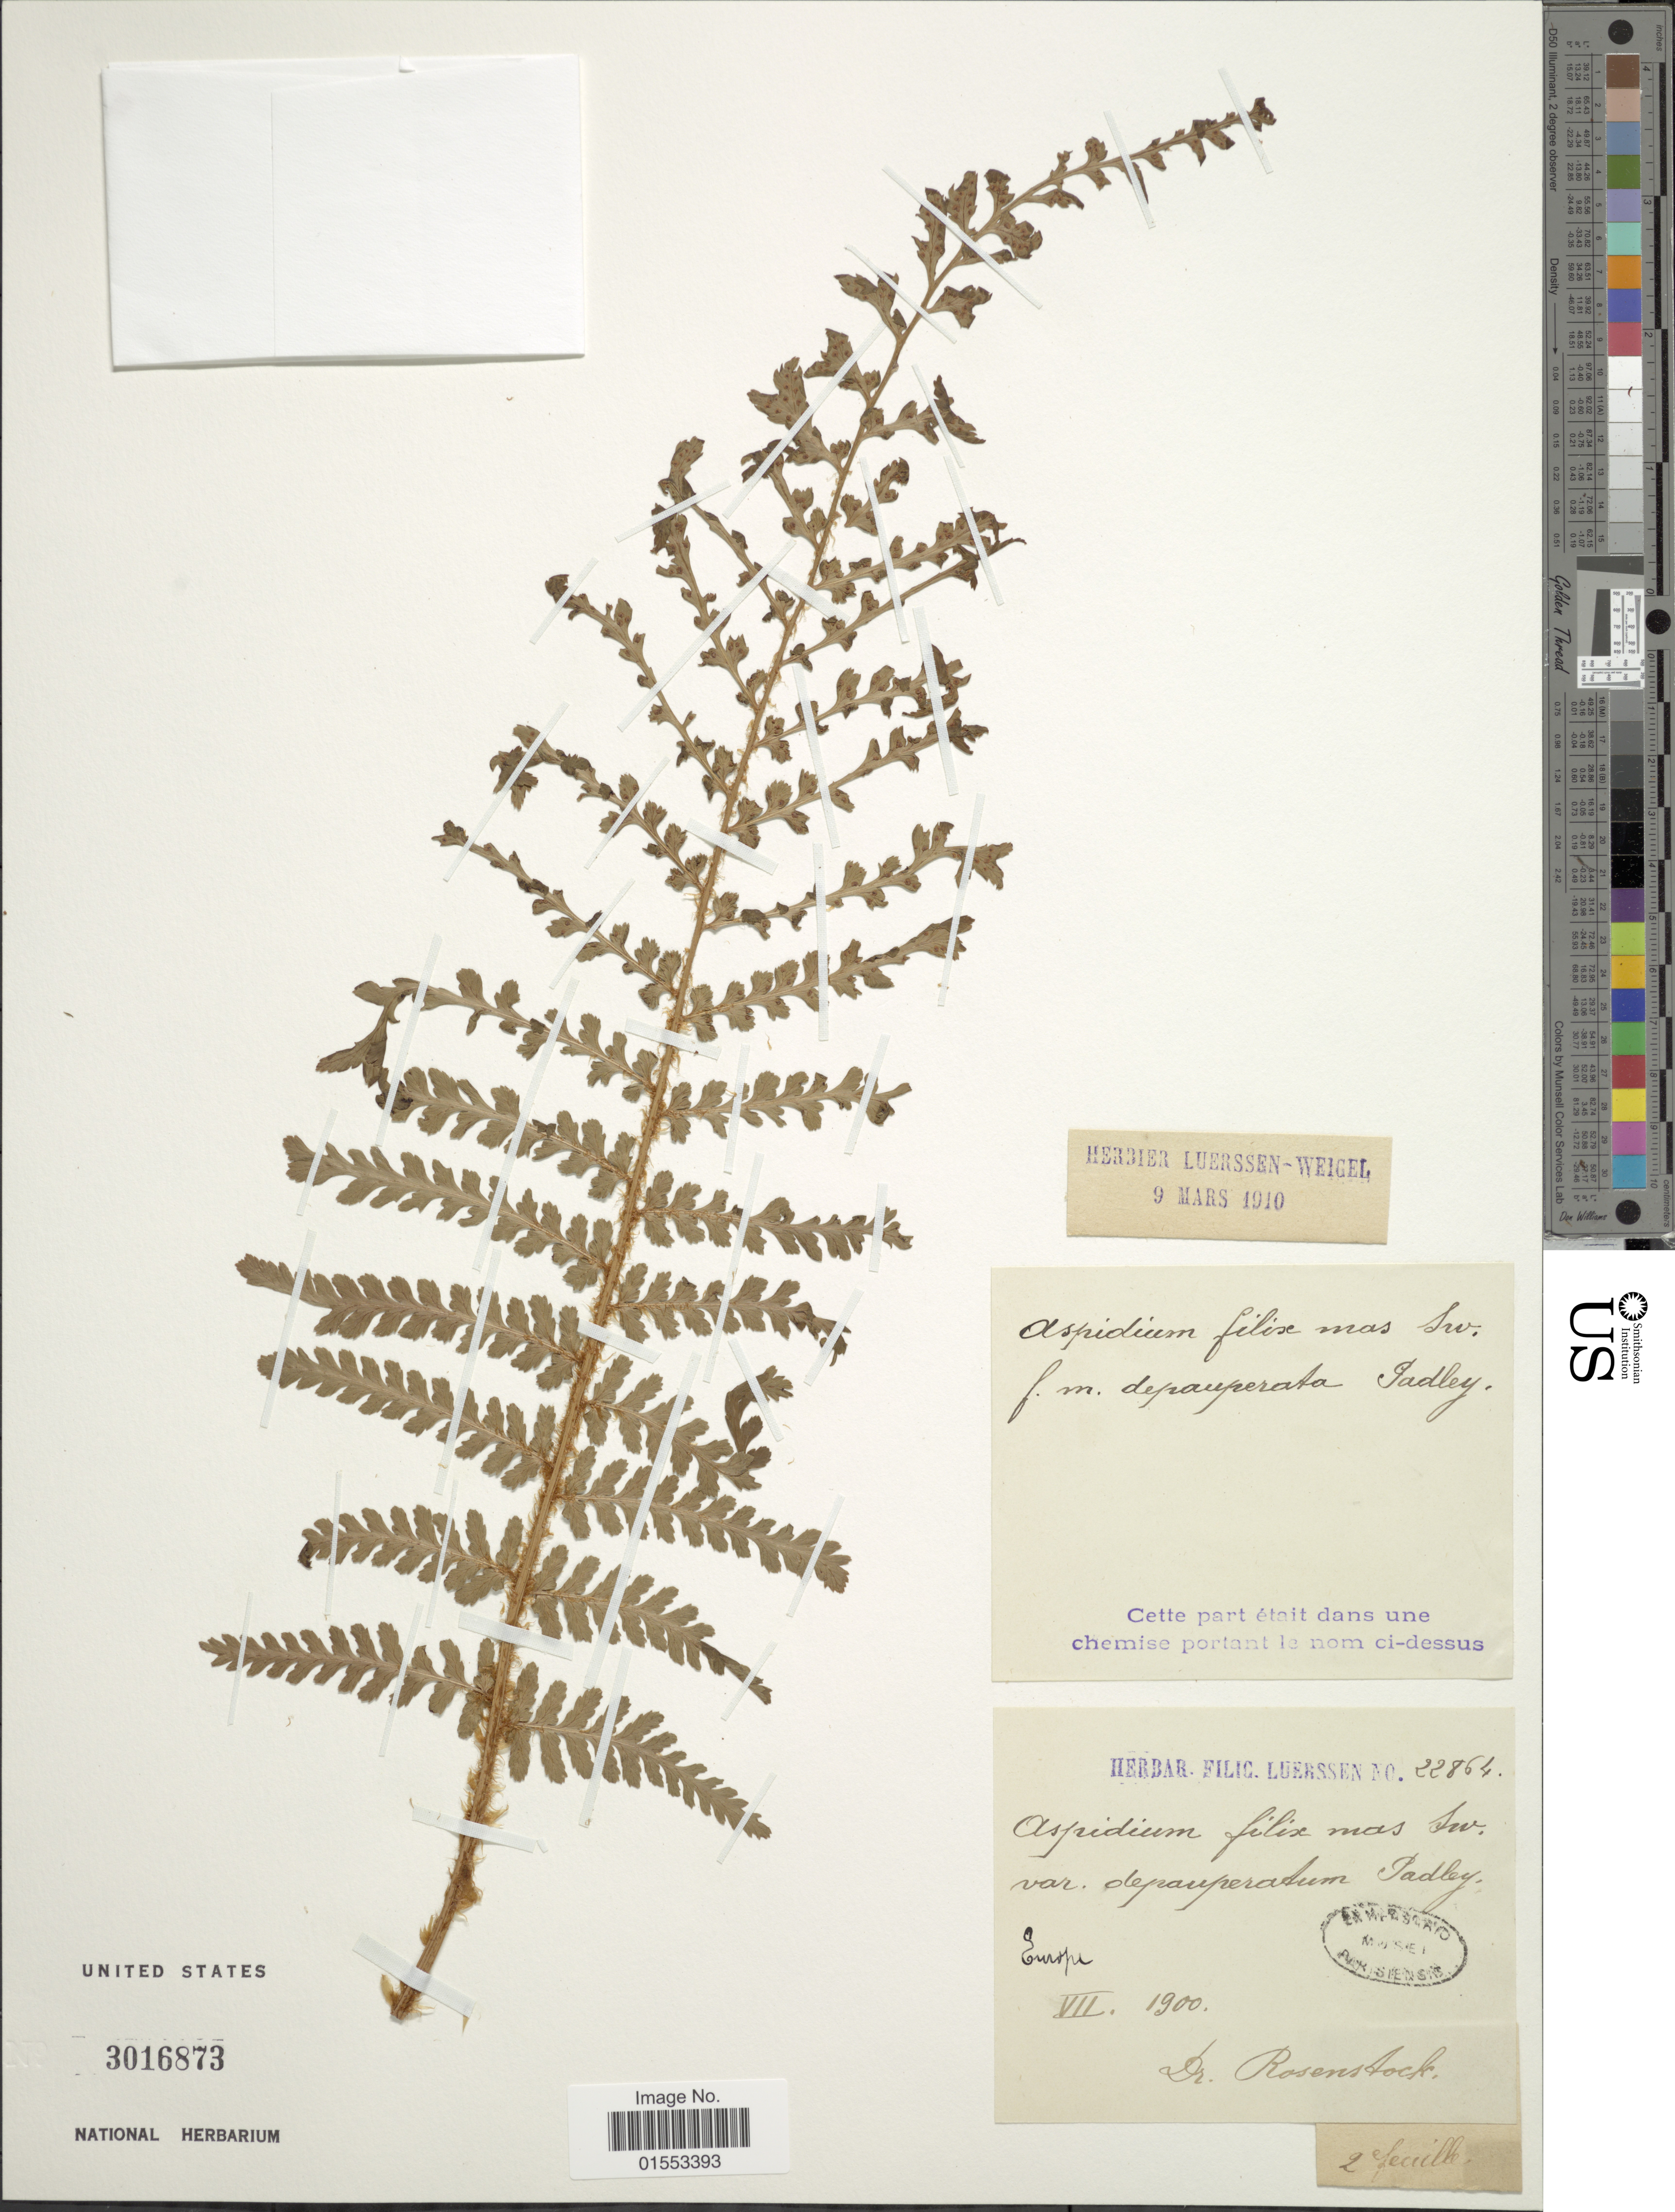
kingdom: Plantae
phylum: Tracheophyta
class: Polypodiopsida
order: Polypodiales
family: Dryopteridaceae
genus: Dryopteris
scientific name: Dryopteris filix-mas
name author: (L.) Schott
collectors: E. Rosenstock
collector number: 22864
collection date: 1900-07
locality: Europe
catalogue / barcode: US 3016873